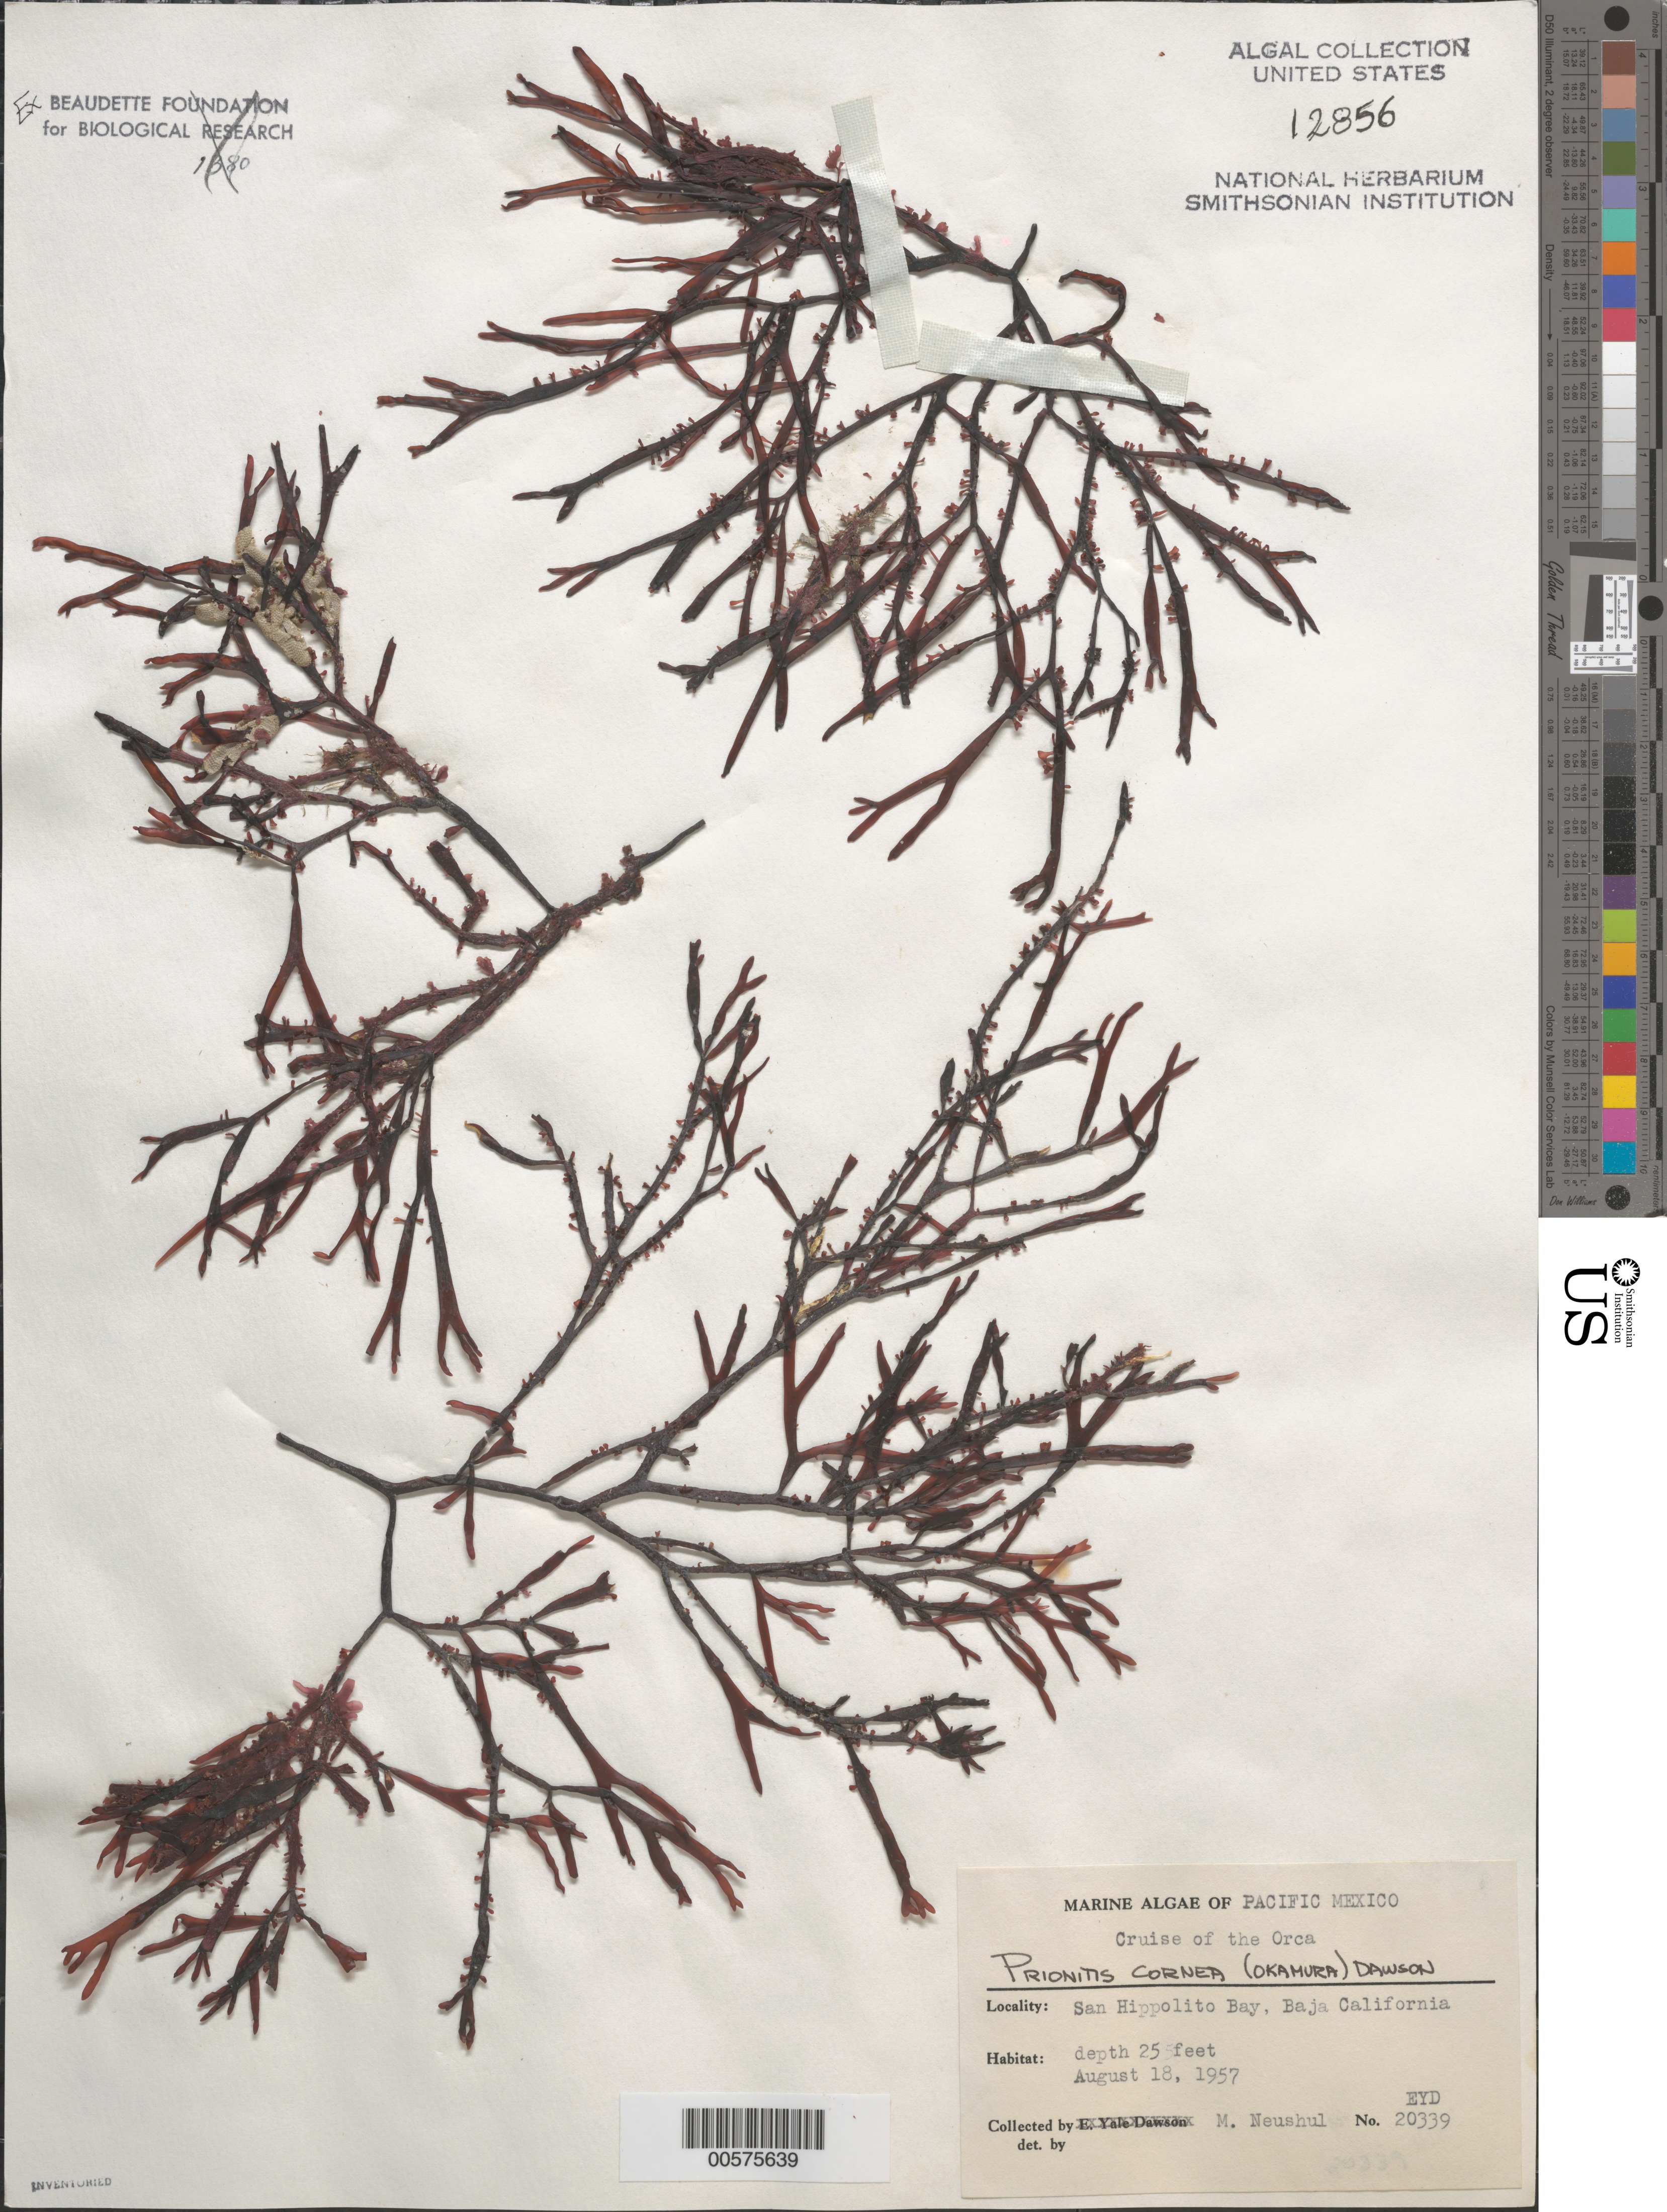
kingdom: Plantae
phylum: Rhodophyta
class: Florideophyceae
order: Halymeniales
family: Halymeniaceae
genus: Grateloupia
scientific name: Grateloupia cornea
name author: Okamura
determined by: Algae name updating Project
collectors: M. Neushul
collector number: EYD 20339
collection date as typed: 18 Aug 1957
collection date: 1957-08-18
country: Mexico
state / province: Baja California Sur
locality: Bahia San Hipolito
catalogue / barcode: US 12856